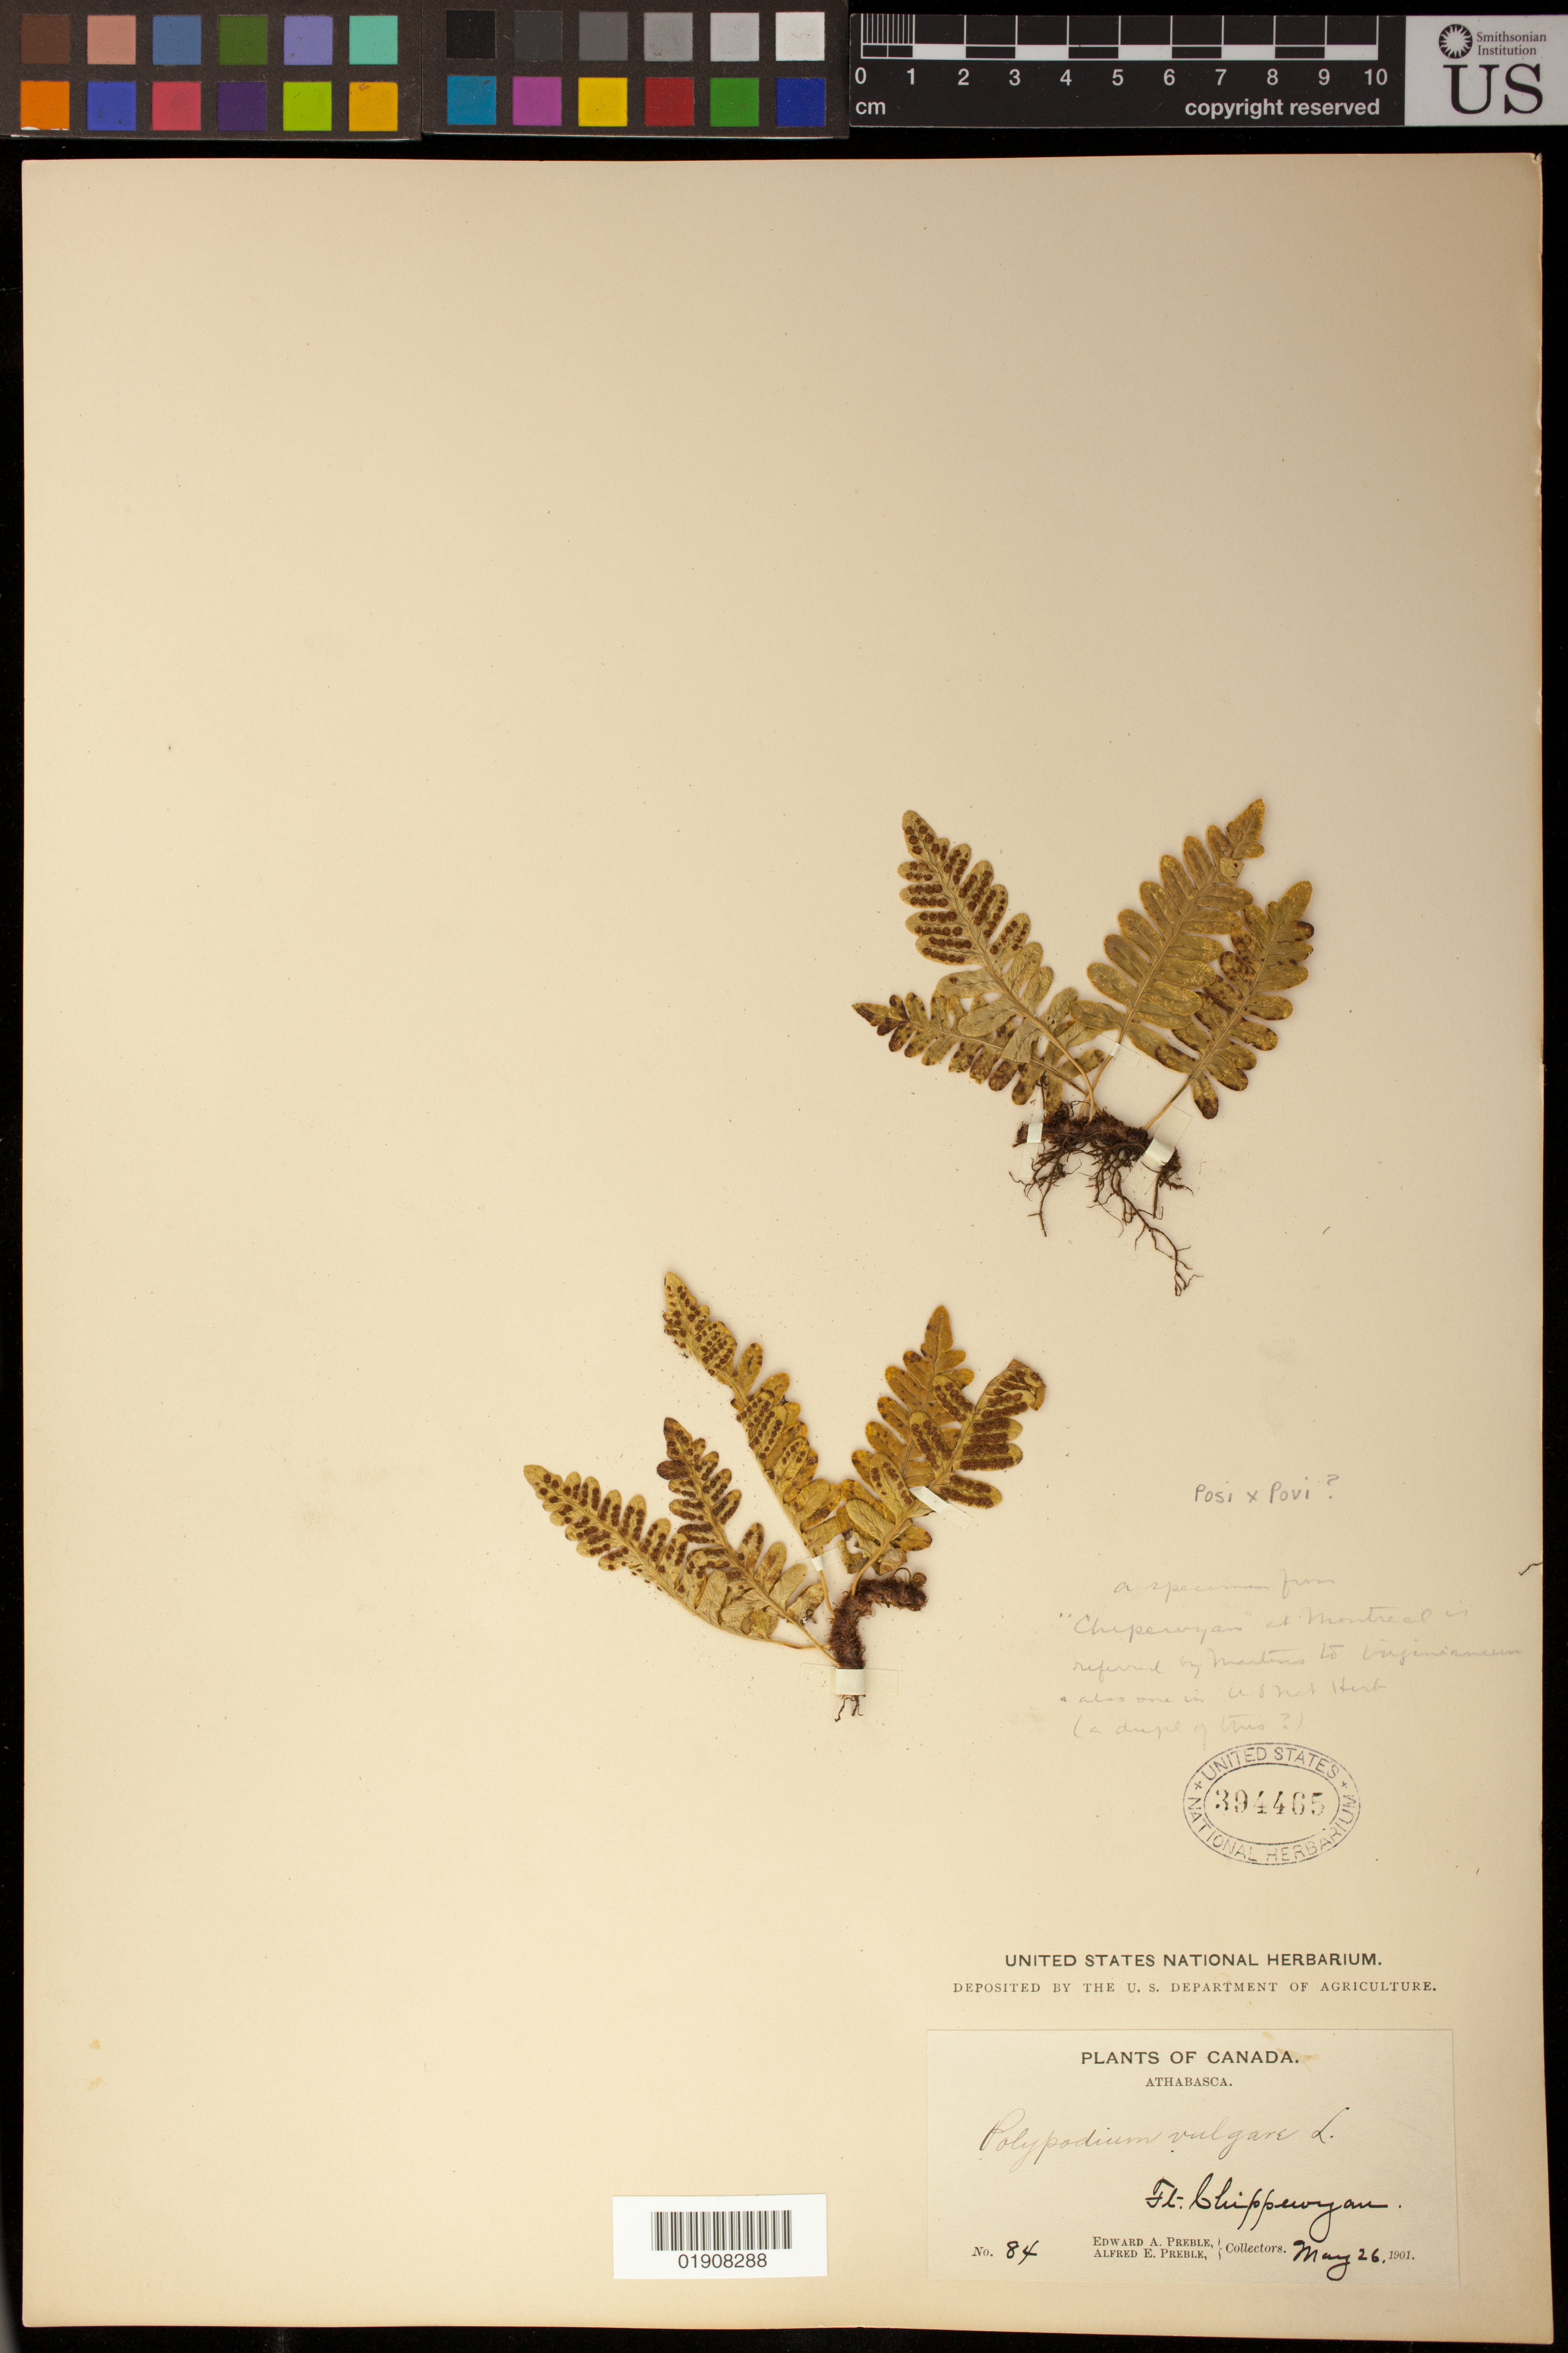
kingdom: Plantae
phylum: Tracheophyta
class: Polypodiopsida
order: Polypodiales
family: Polypodiaceae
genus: Polypodium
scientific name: Polypodium sibiricum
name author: Sipliv.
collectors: E. Preble & A. Preble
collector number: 84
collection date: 1901-05-26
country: Canada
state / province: Yukon Territory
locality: Athabasca. Ft. Chippewyan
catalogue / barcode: US 394465